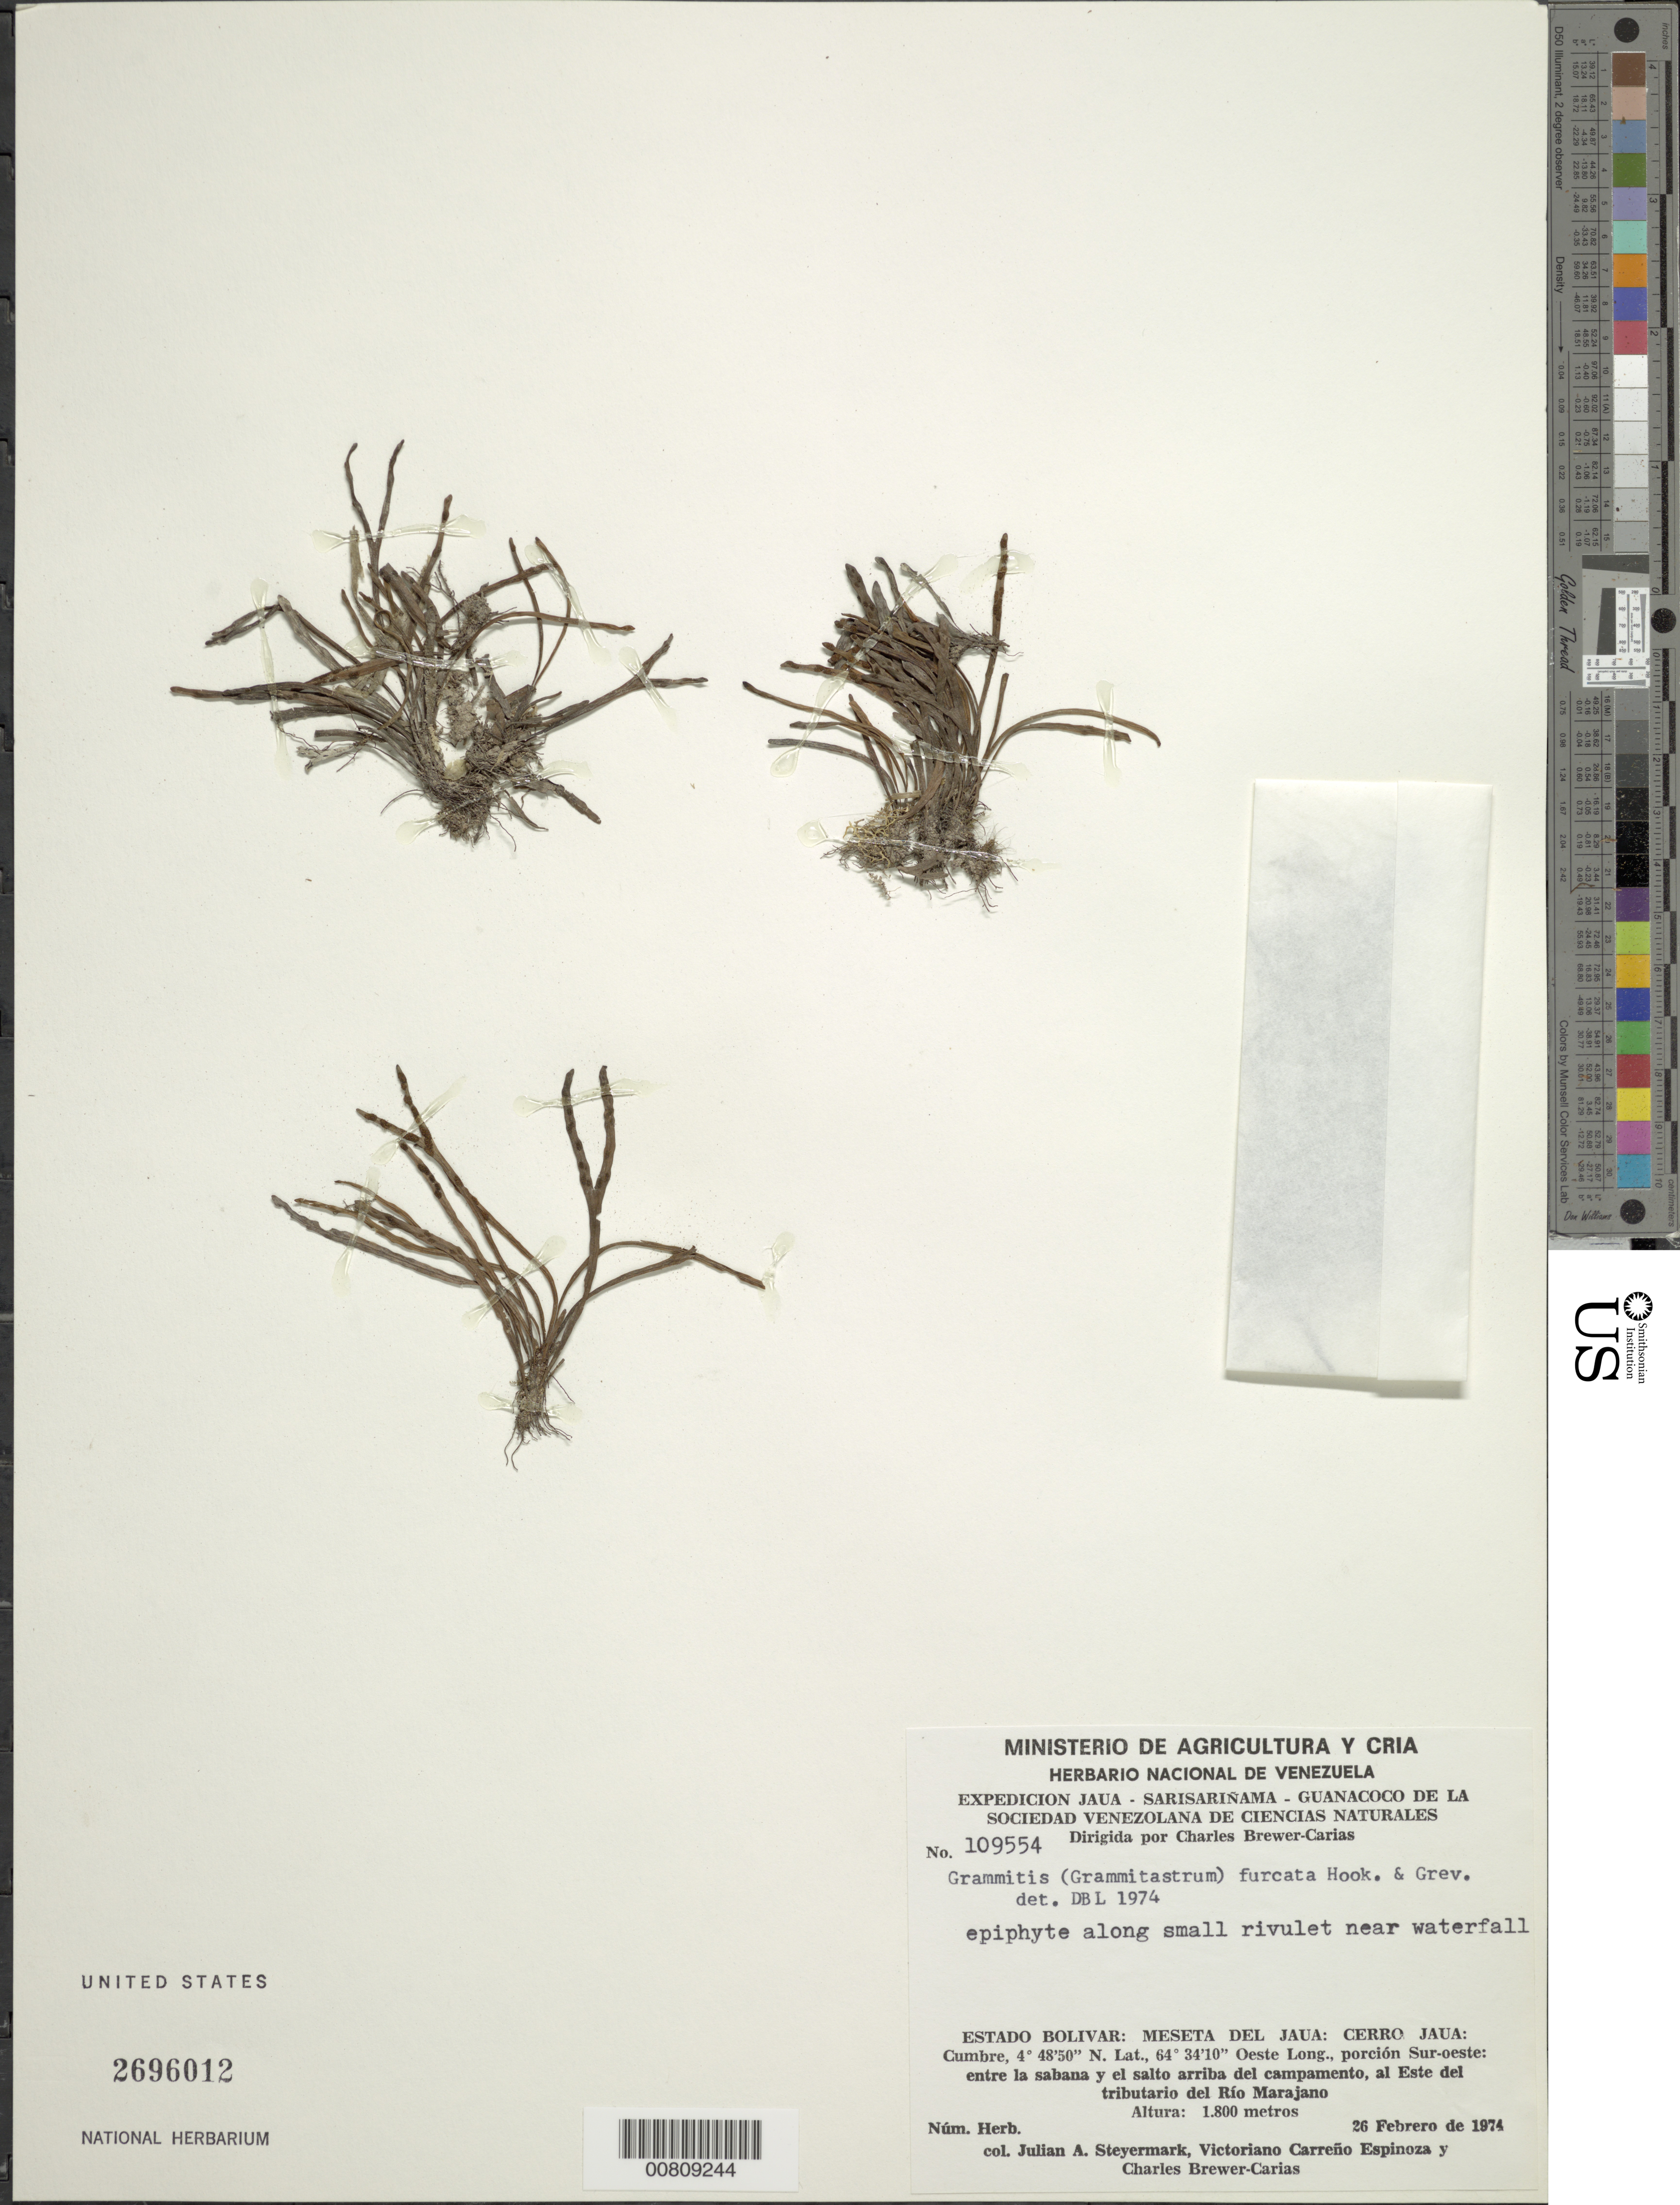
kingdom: Plantae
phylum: Tracheophyta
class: Polypodiopsida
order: Polypodiales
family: Polypodiaceae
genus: Cochlidium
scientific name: Cochlidium furcatum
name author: (Hook. & Grev.) C. Chr.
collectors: J. Steyermark, V. Carreño E. & C. Brewer-Carias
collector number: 109554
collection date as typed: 26-Feb-74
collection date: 1974-02-26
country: Venezuela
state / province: Bolívar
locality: Meseta del Jaua: Cerro Jaua, este del tributarío del Río Marajano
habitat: Along small rivulet near waterfall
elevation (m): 1800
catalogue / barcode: US 2696012